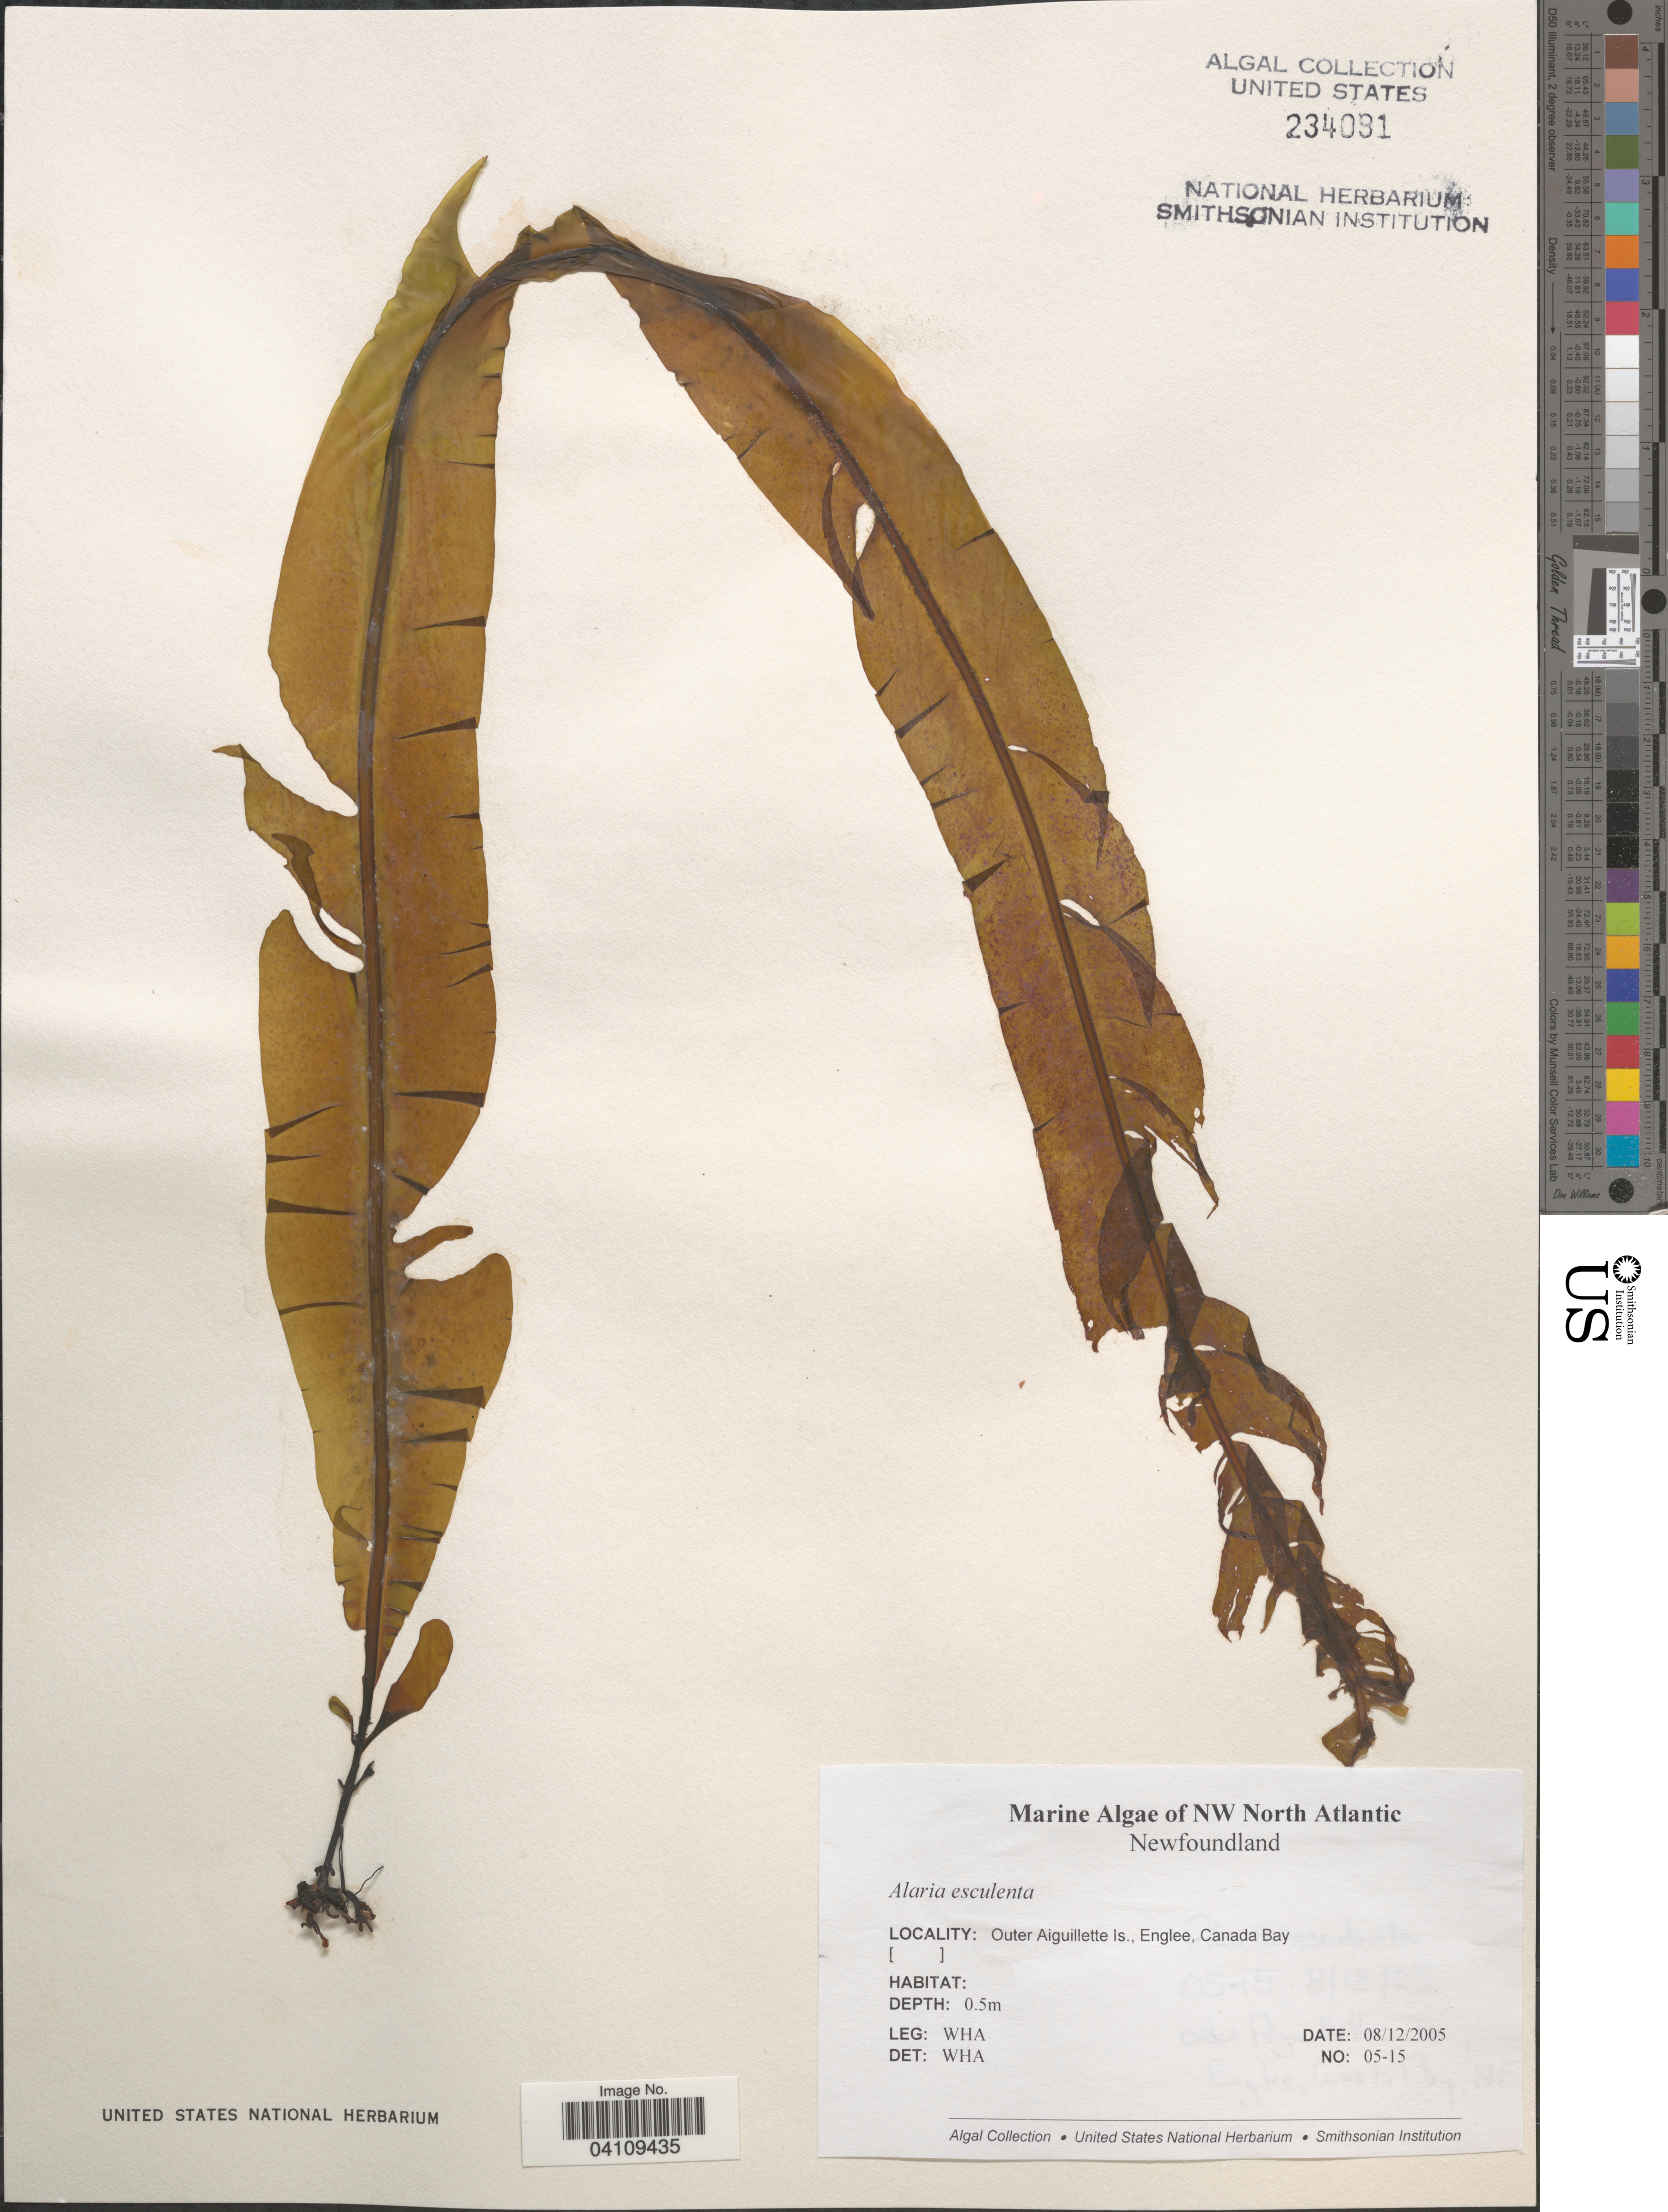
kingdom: Chromista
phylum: Ochrophyta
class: Phaeophyceae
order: Laminariales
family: Alariaceae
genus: Alaria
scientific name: Alaria esculenta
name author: (L.) Greville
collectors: W. H. Adey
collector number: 05-15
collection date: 2005-12-08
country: Canada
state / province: Newfoundland and Labrador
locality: NW North Atlantic. Outer Aiguillette Is., Englee, Canada Bay.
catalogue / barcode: US 234091